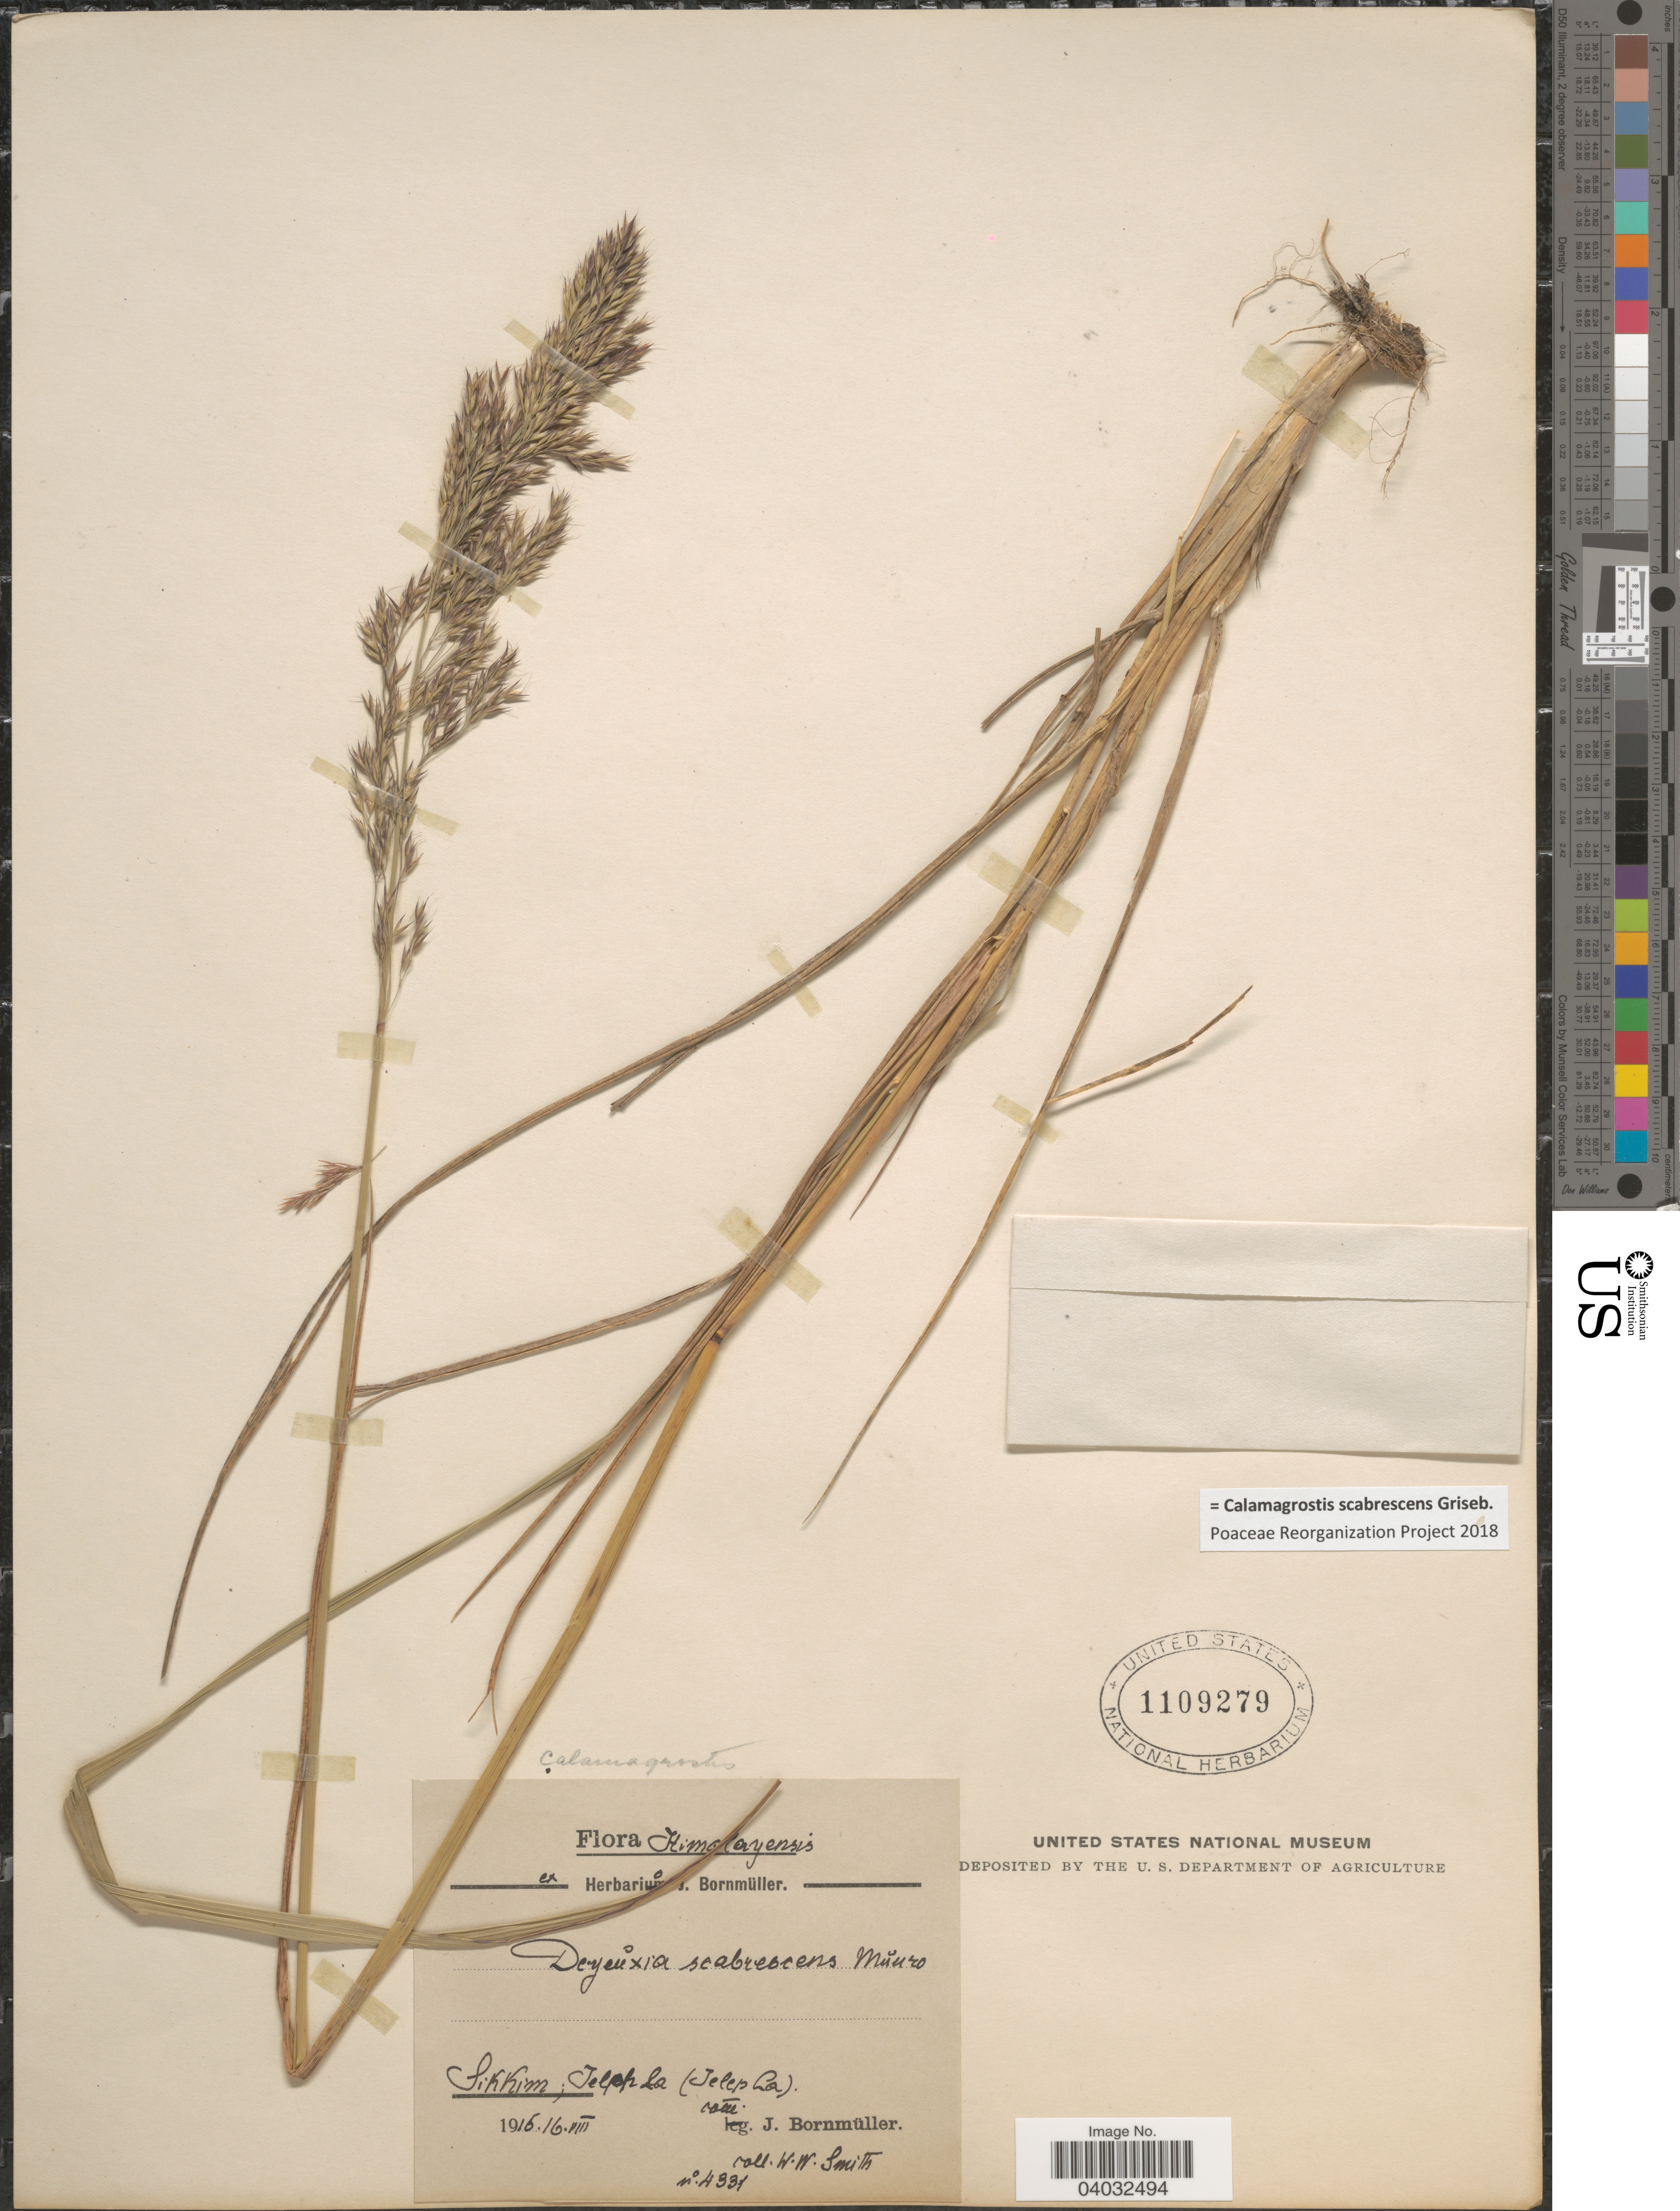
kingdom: Plantae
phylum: Tracheophyta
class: Liliopsida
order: Poales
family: Poaceae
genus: Calamagrostis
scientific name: Calamagrostis scabrescens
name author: Griseb.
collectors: W. W. Smith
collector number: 4331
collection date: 1916-08-16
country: India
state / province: Sikkim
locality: Himalayensis. Jelph [interpreted] La (Jelep La).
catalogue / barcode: US 1109279